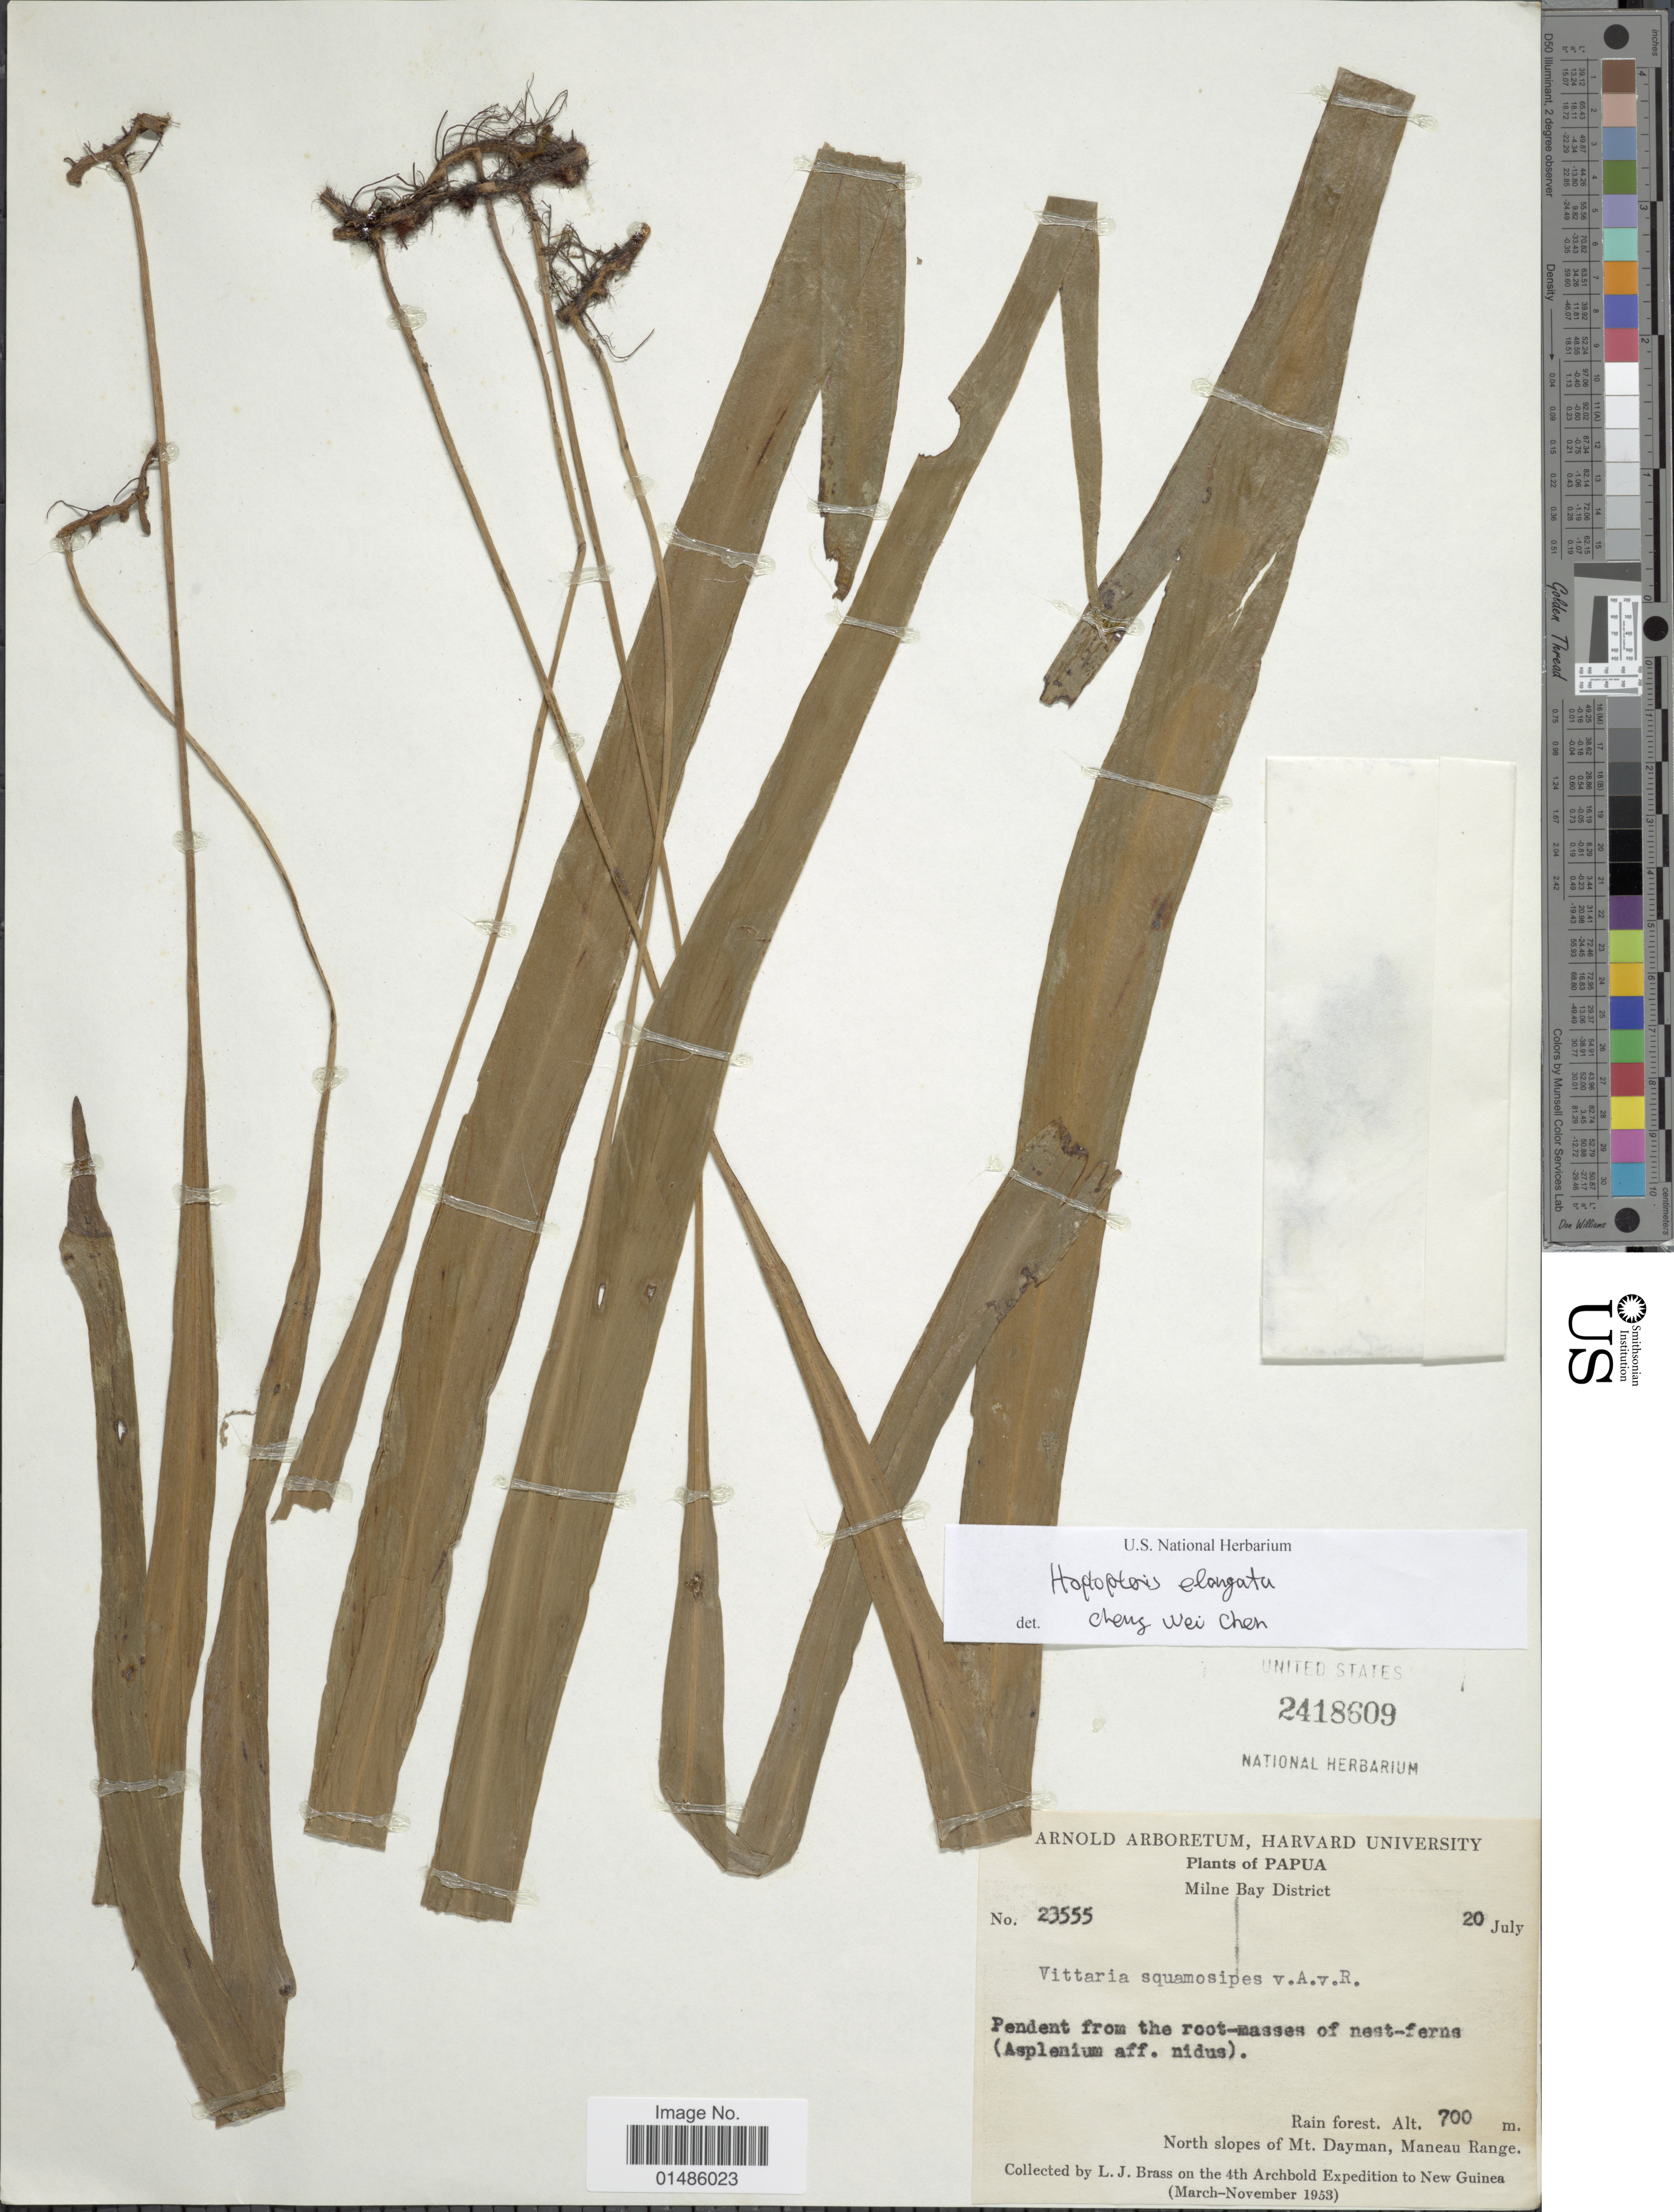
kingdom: Plantae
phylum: Tracheophyta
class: Polypodiopsida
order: Polypodiales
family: Pteridaceae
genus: Haplopteris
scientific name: Haplopteris elongata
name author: (Sw.) Crane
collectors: L. J. Brass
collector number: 23555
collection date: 1953-07-20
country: Papua New Guinea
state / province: Milne Bay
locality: Rain forest. North slopes of Mt. Dayman, Maneau Range.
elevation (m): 700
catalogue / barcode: US 2418609